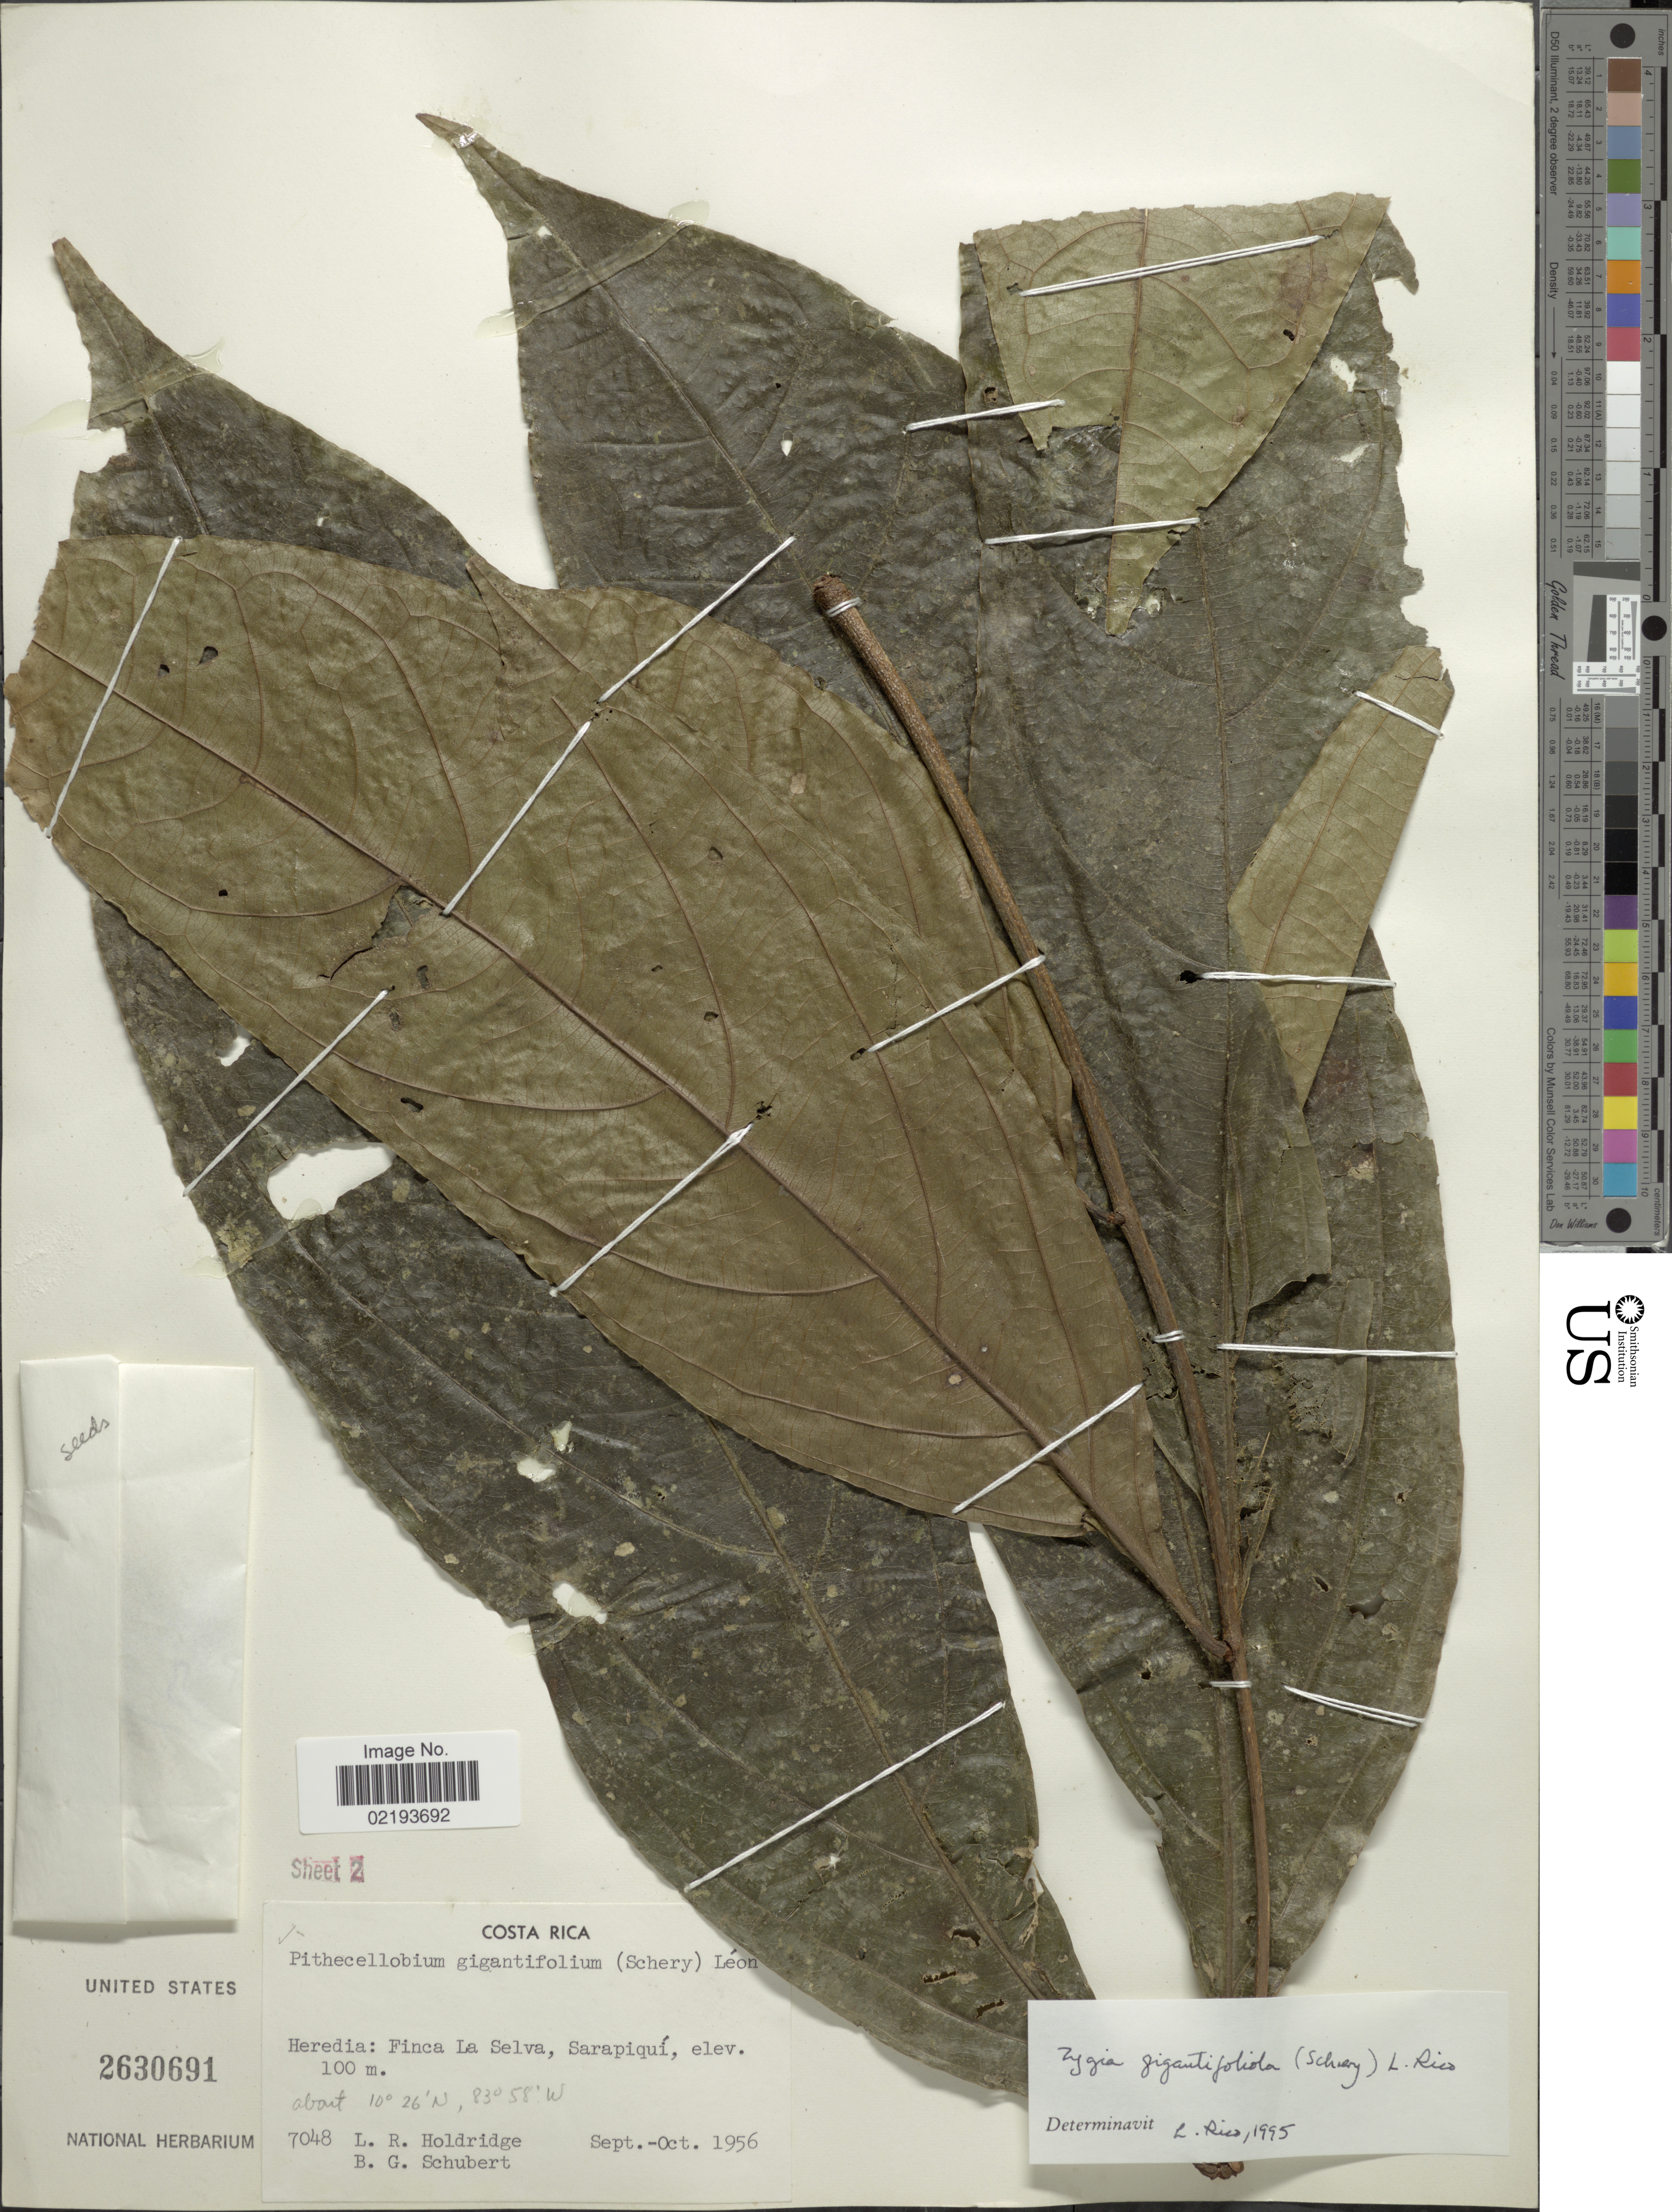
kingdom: Plantae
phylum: Tracheophyta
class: Magnoliopsida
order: Fabales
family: Fabaceae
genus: Zygia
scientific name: Zygia englesingii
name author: (Standl.) Record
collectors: L. Holdridge & B. Schubert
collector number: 7048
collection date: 1956-09/1956-10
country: Costa Rica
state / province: Heredia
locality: Finca La Selva, Sarapiquí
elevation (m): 100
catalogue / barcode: US 2630691